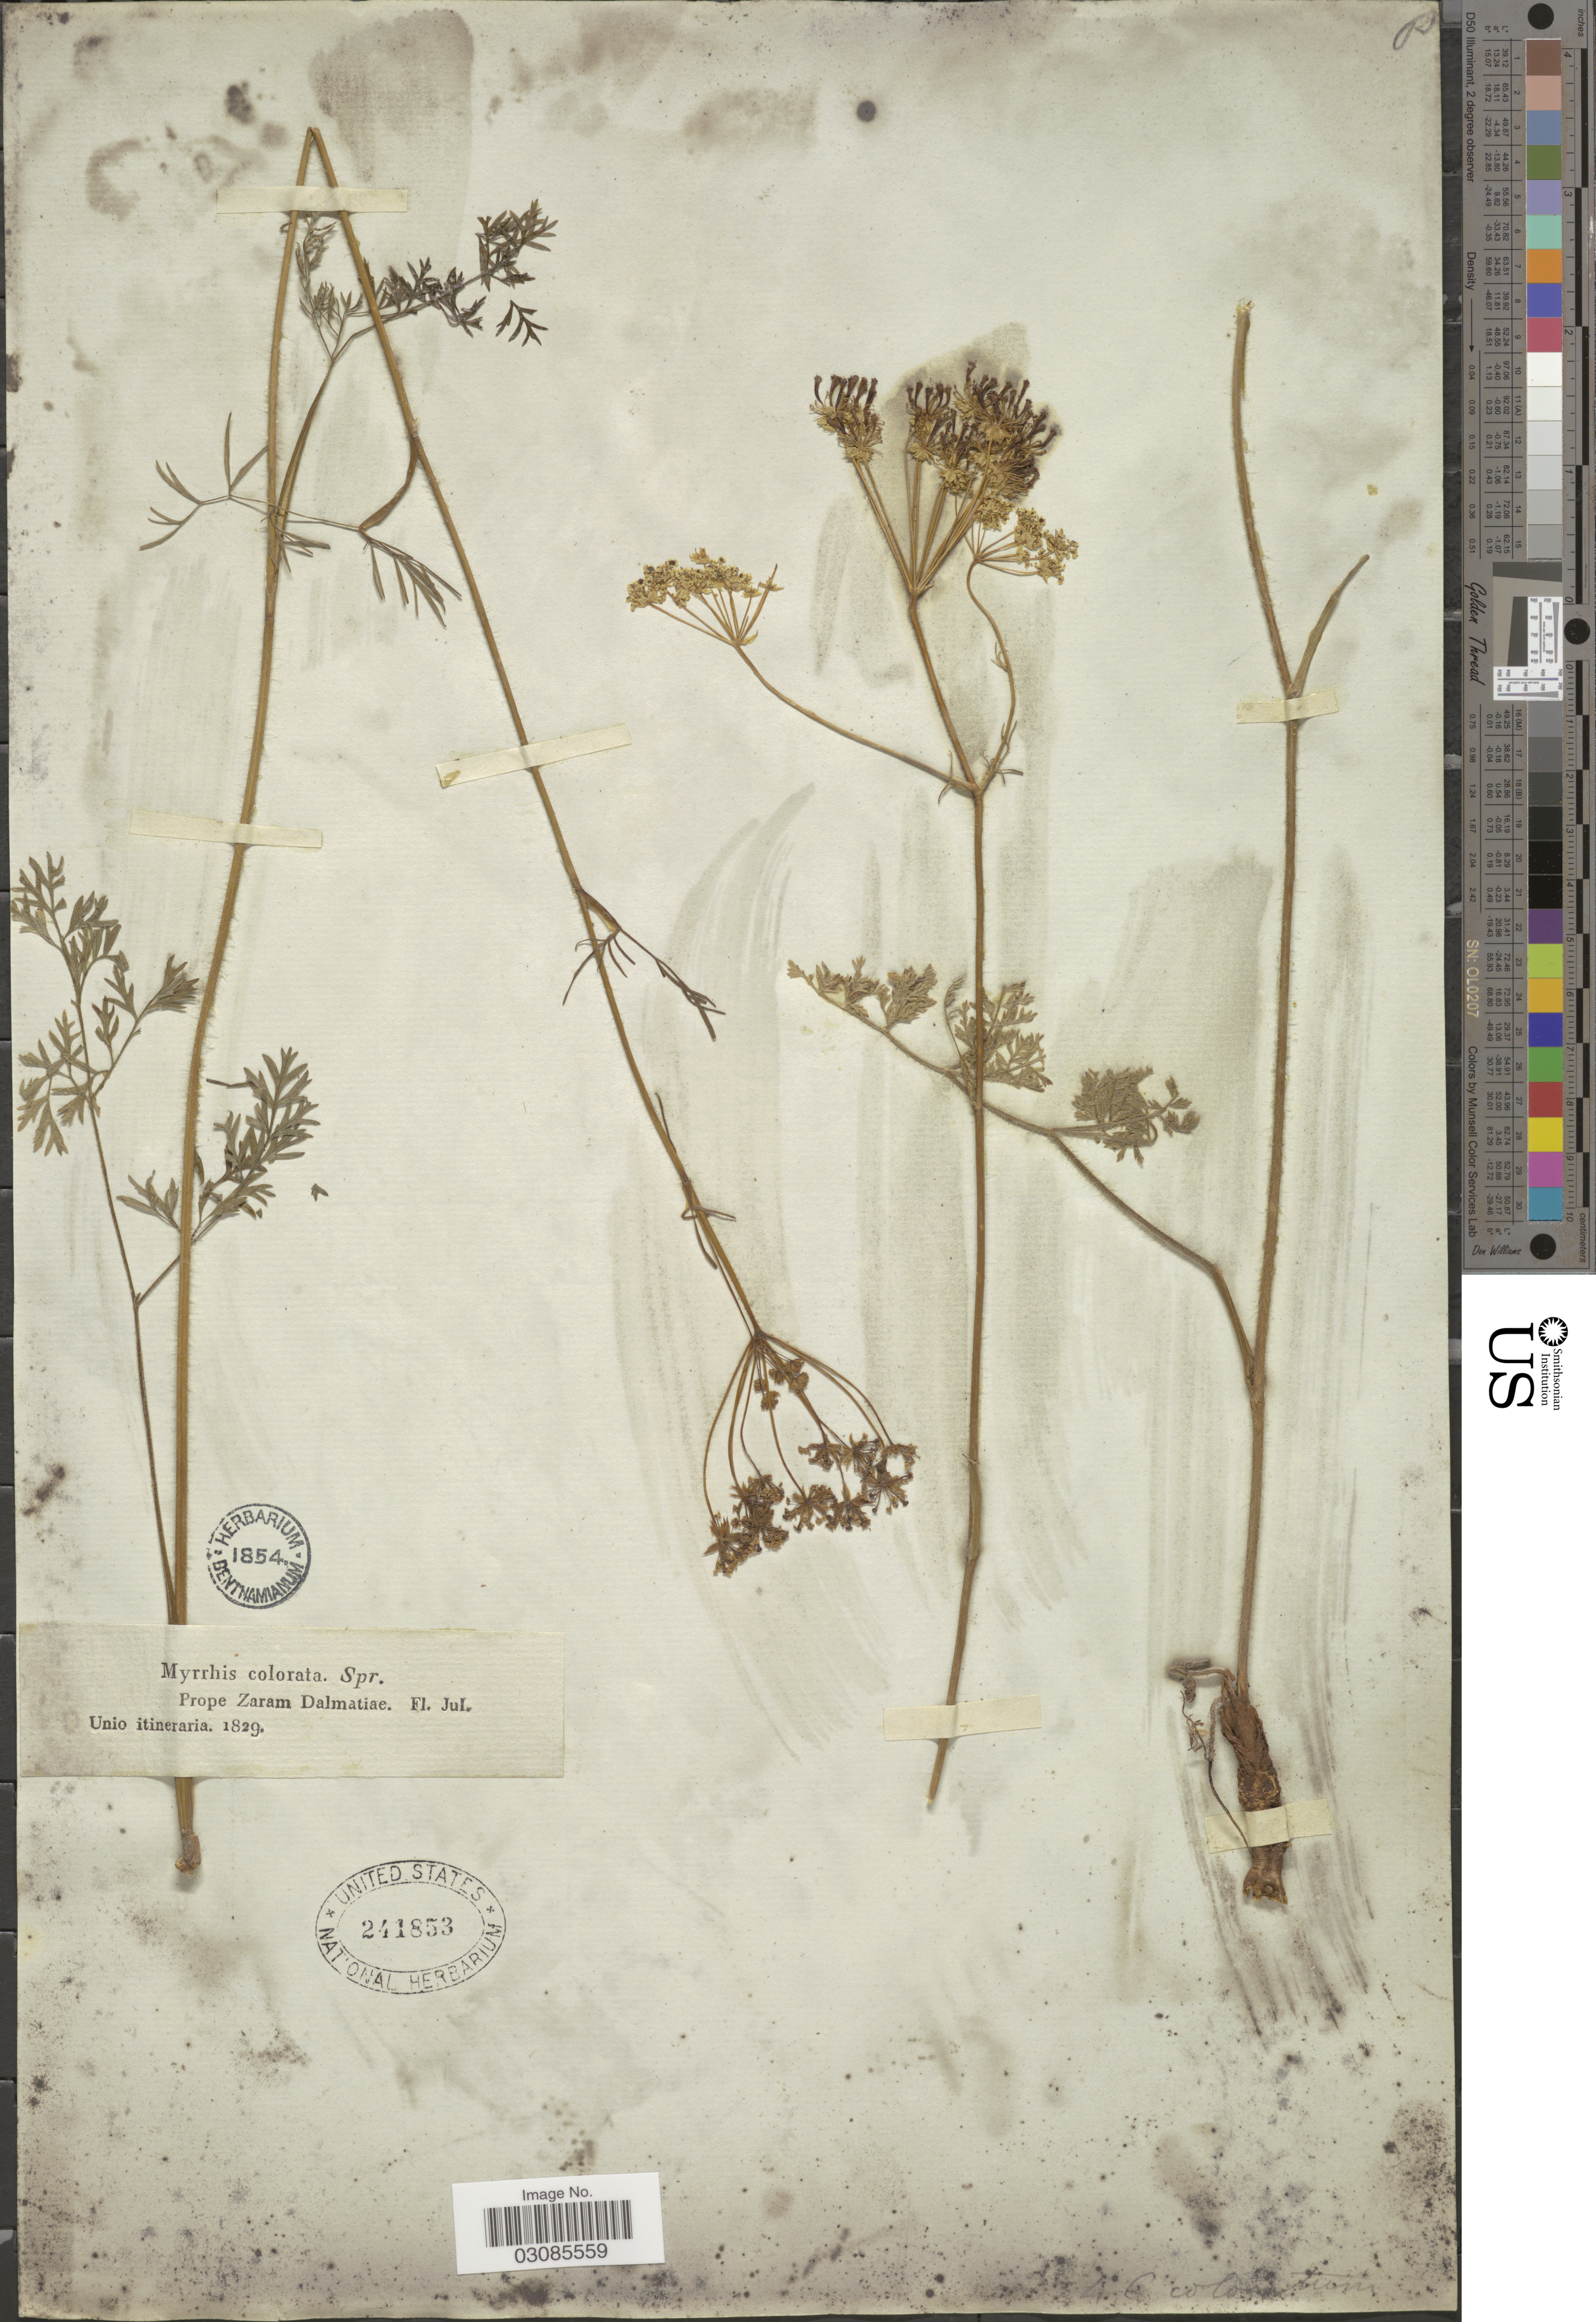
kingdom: Plantae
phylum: Tracheophyta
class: Magnoliopsida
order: Apiales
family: Apiaceae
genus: Chaerophyllum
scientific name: Chaerophyllum coloratum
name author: L.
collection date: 1829-07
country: Croatia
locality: Prope Zaram Dalmatiae.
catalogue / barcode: US 241853